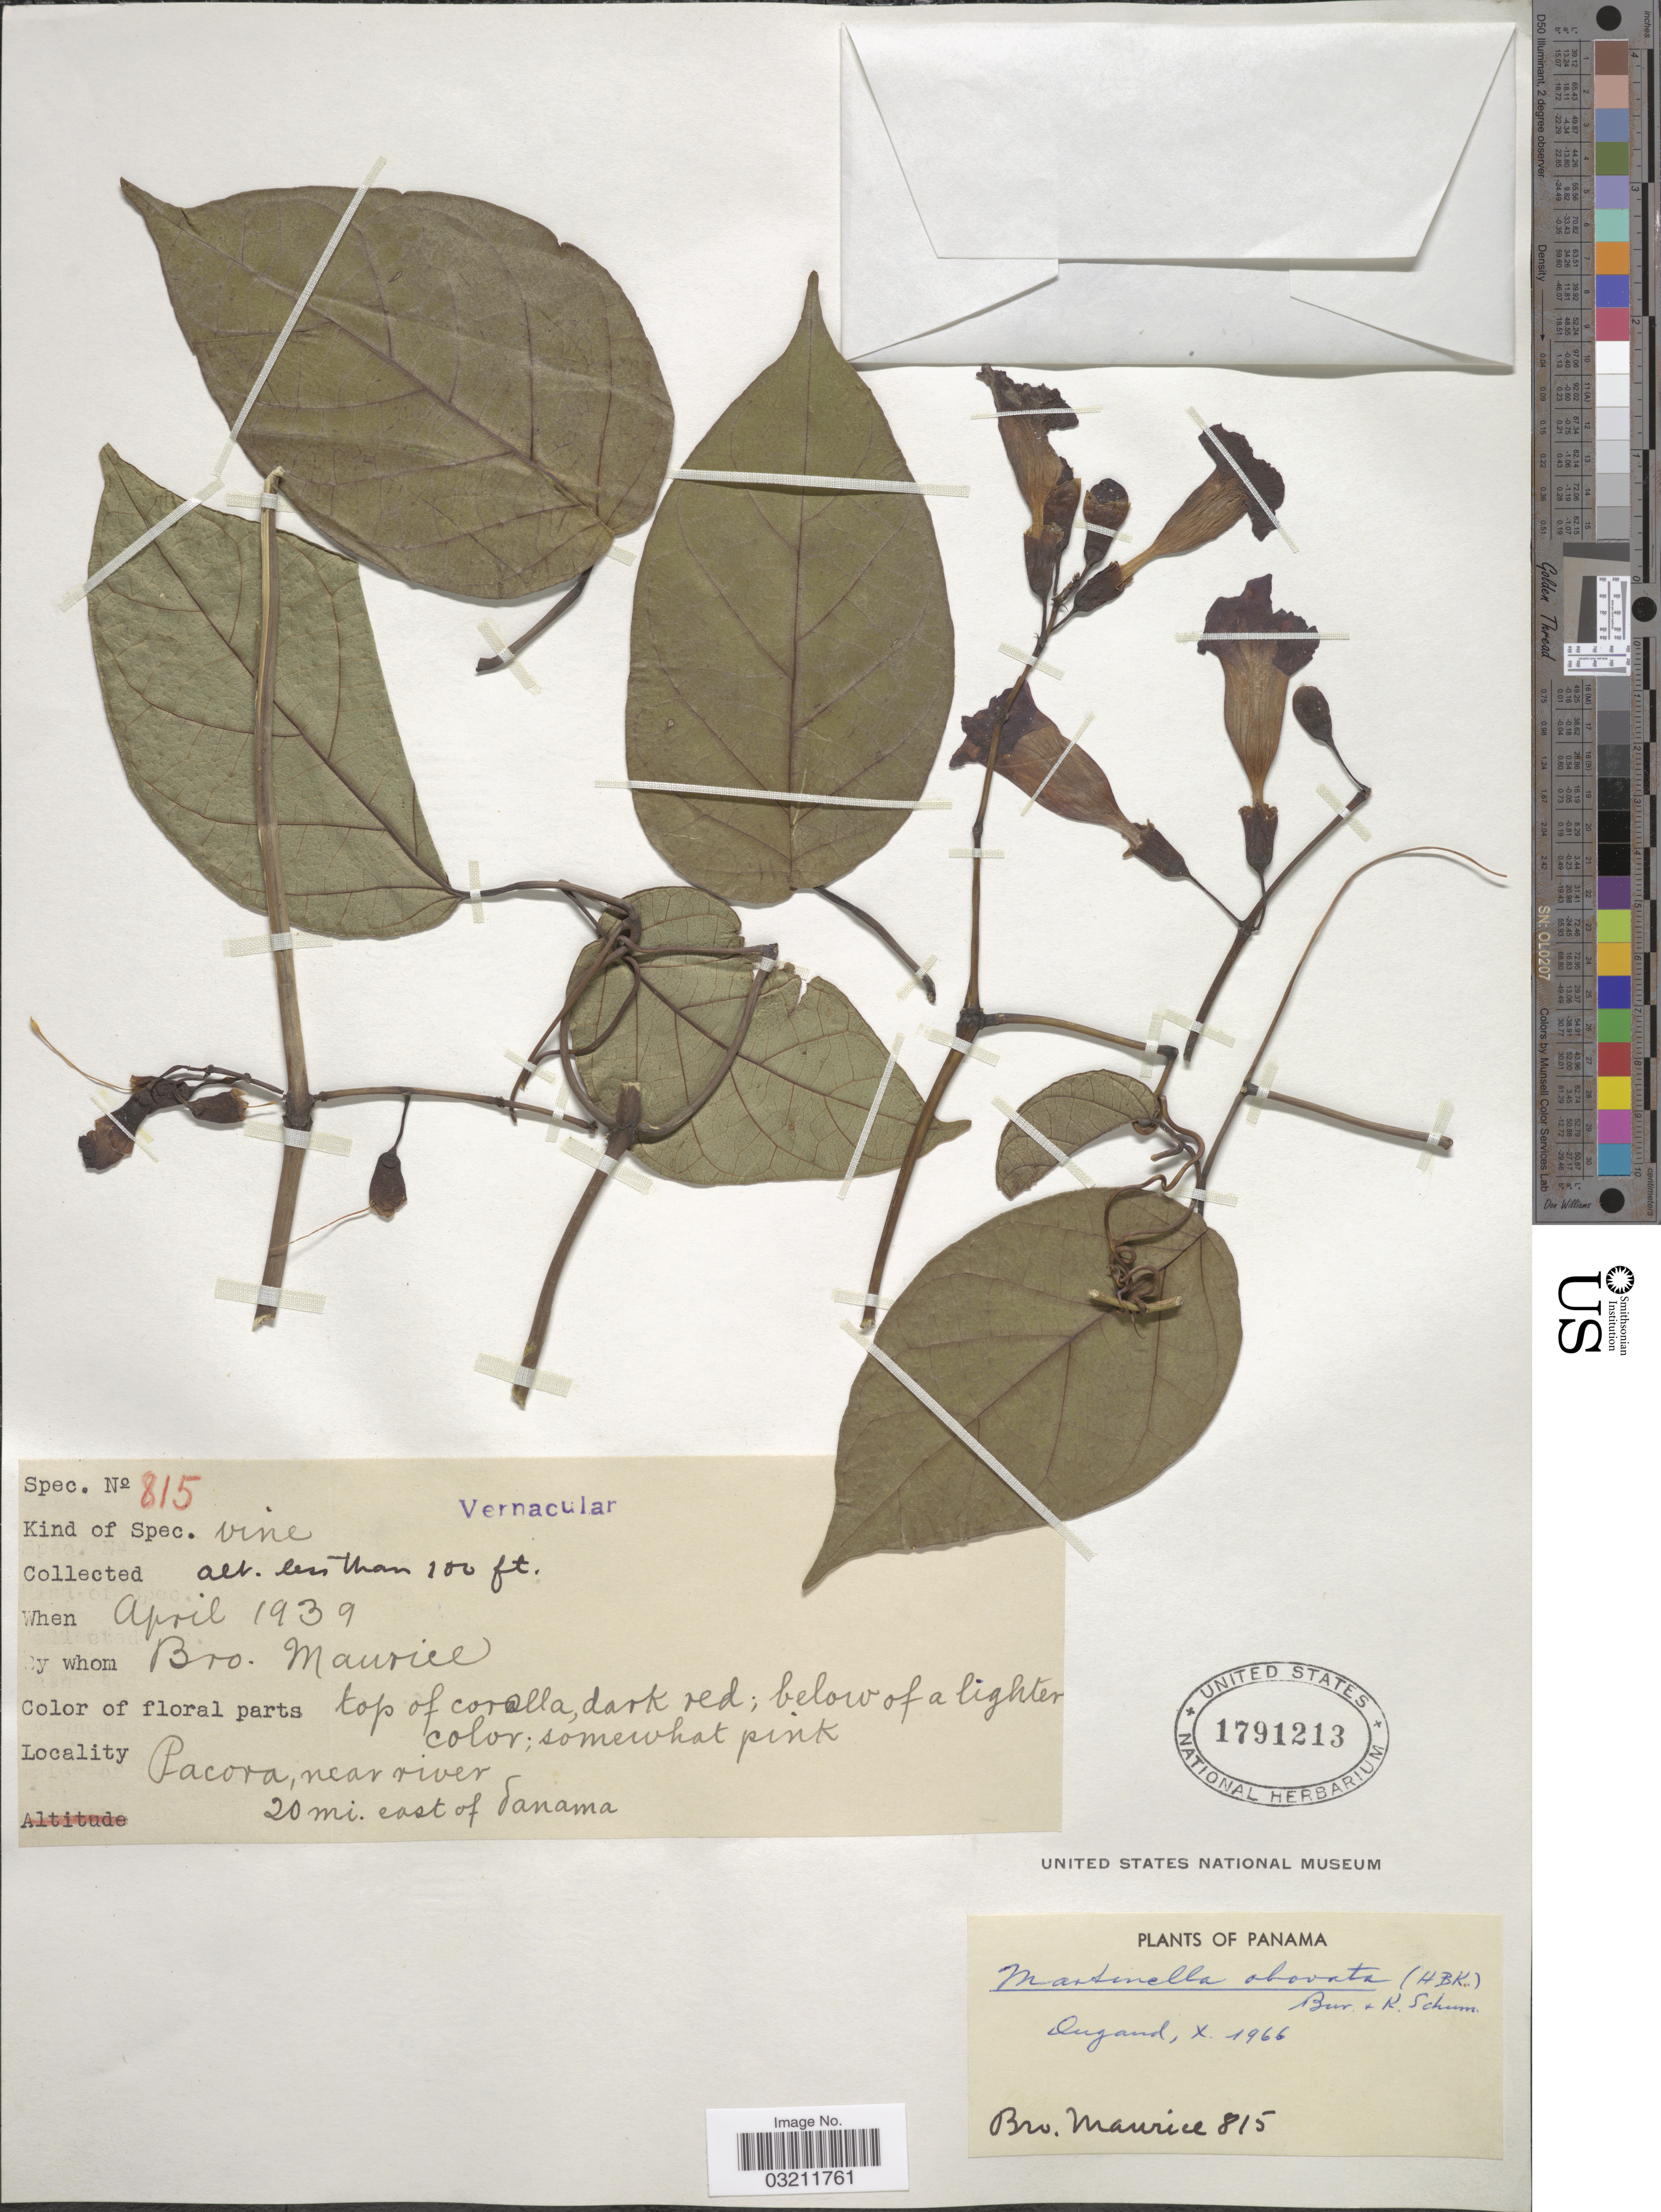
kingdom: Plantae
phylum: Tracheophyta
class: Magnoliopsida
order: Lamiales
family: Bignoniaceae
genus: Martinella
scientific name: Martinella obovata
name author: (Kunth) Bureau & K. Schum.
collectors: B. Maurice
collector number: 815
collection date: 1939-04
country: Panama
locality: Pacora, near river. 20 mi. east of Panama.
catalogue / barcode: US 1791213